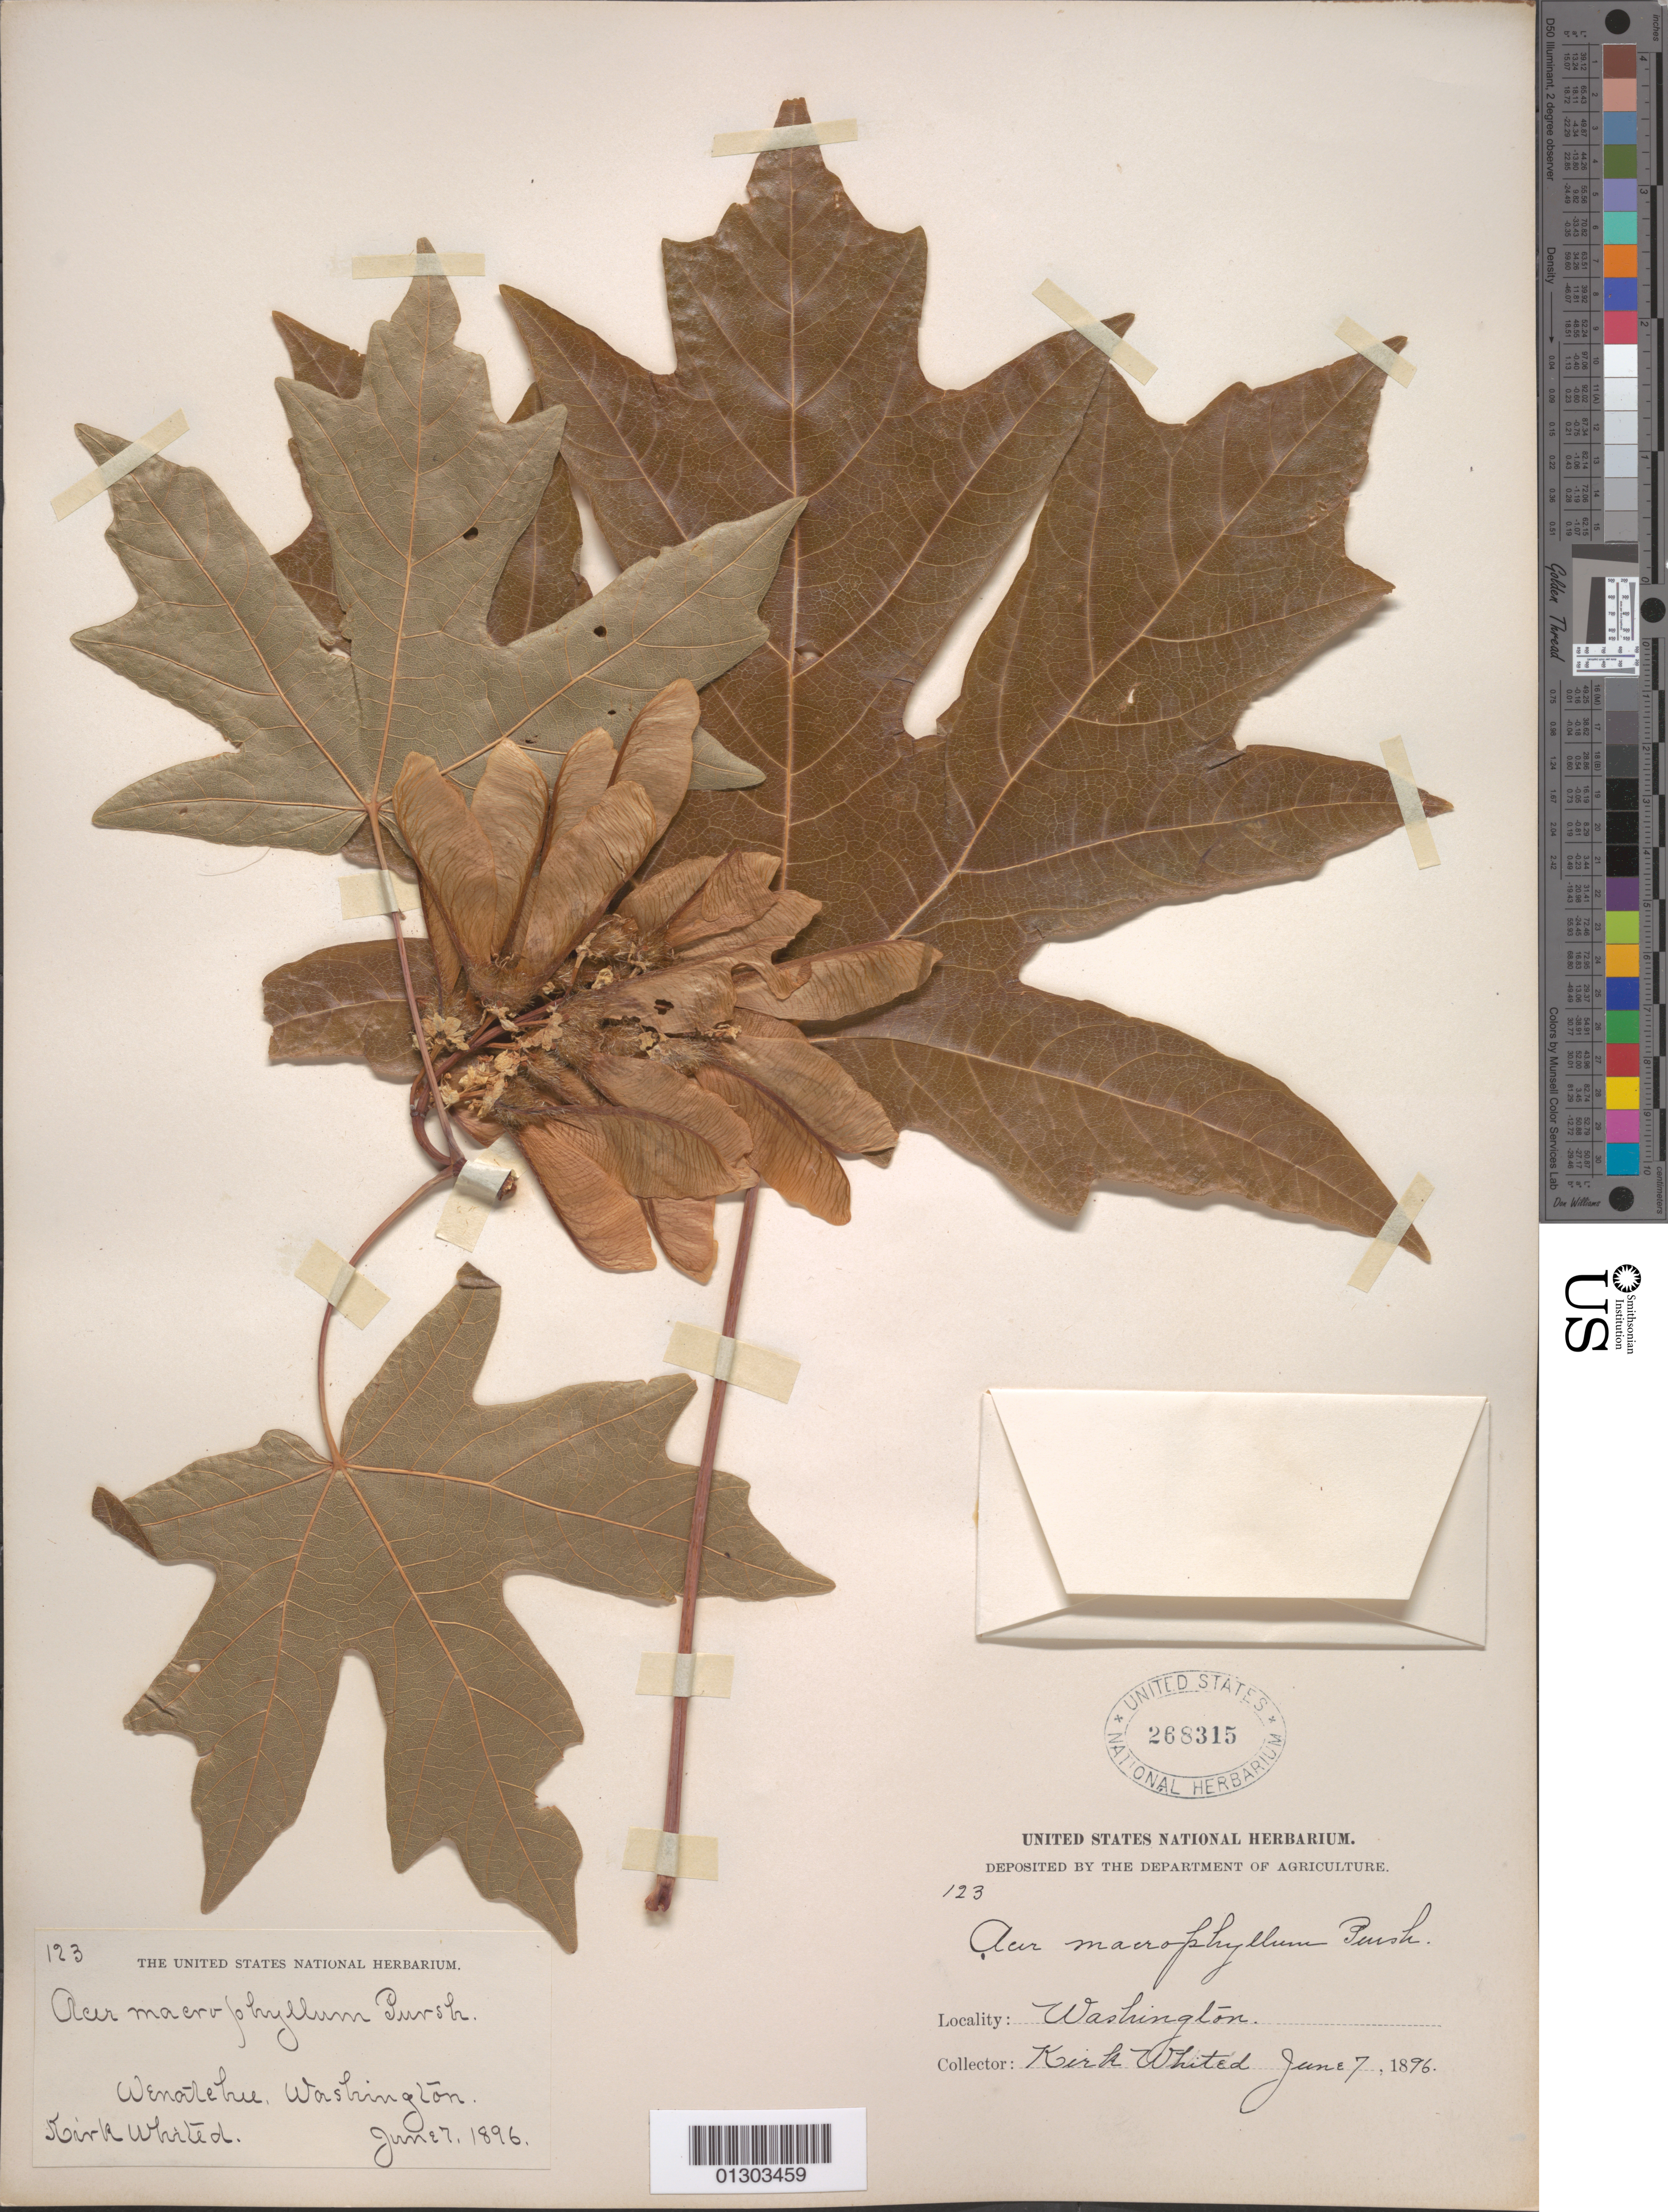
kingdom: Plantae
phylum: Tracheophyta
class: Magnoliopsida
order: Sapindales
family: Sapindaceae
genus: Acer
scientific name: Acer macrophyllum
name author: Pursh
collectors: K. Whited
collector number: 123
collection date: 1896-06-07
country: United States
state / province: Washington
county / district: Chelan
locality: Wenatchee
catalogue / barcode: US 268315